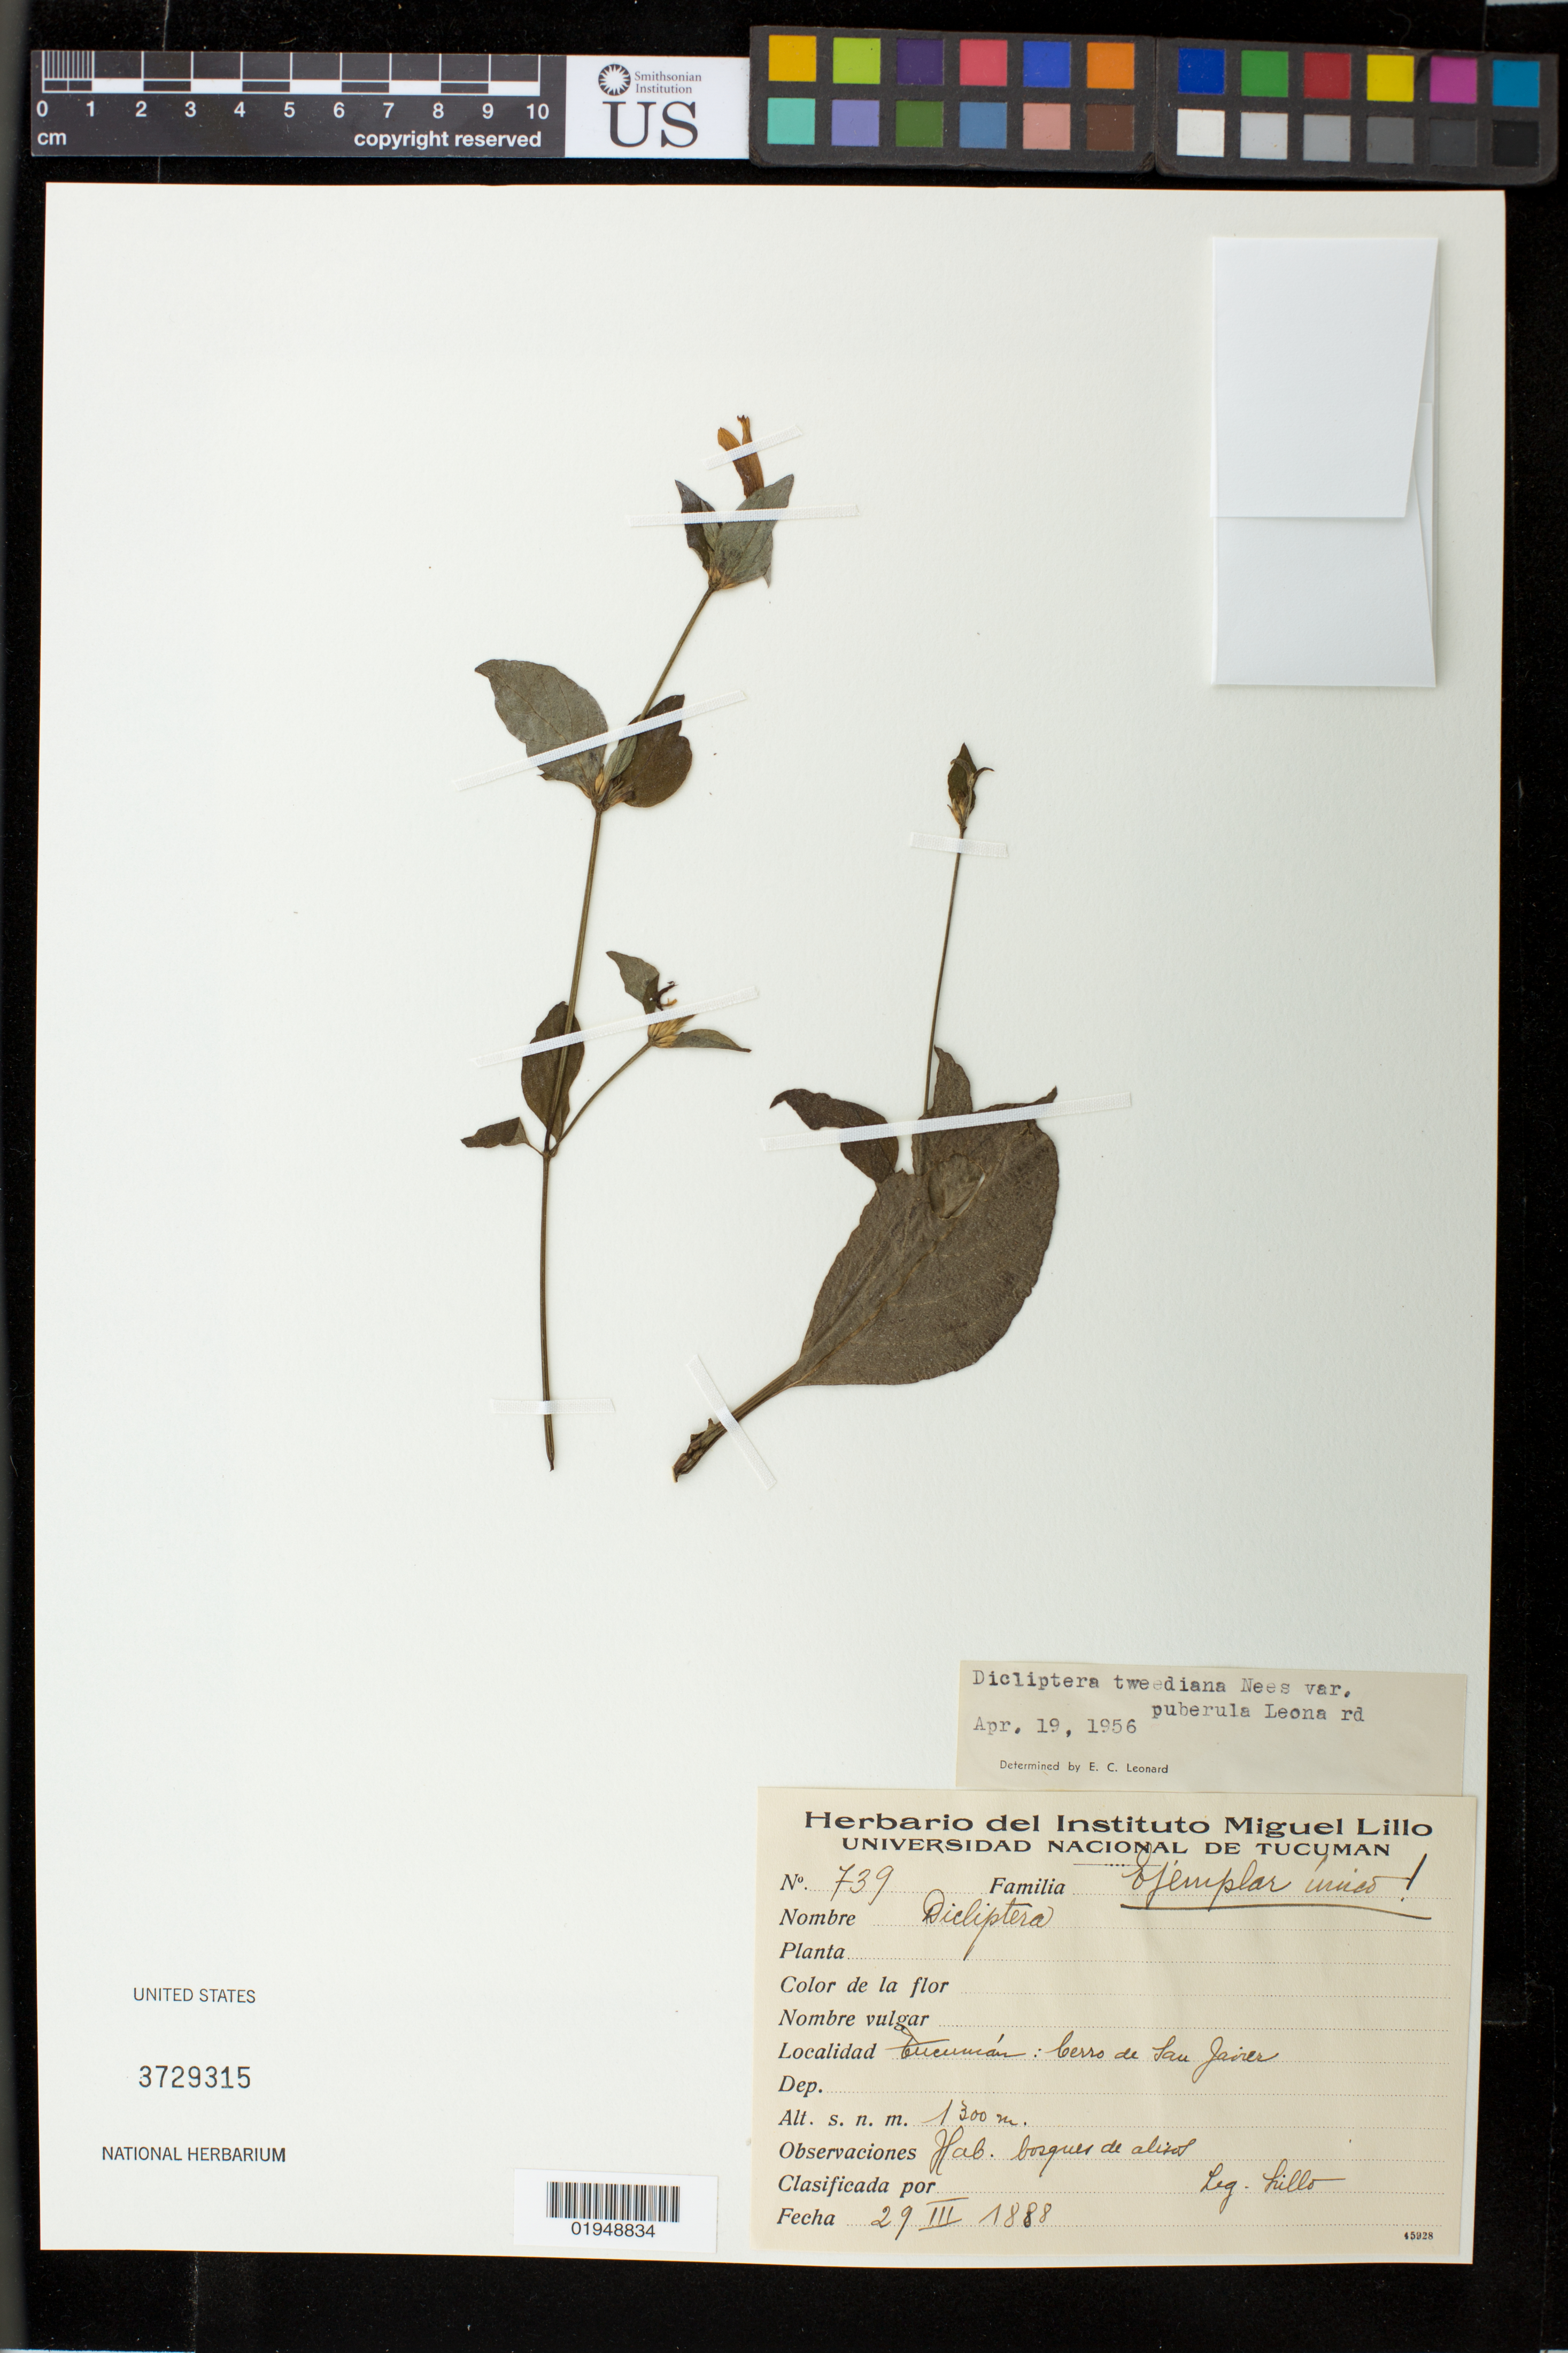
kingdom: Plantae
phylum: Tracheophyta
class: Magnoliopsida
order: Lamiales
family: Acanthaceae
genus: Dicliptera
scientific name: Dicliptera squarrosa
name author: Nees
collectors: M. Lillo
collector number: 739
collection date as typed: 29 III 1888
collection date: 1888-03-29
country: Argentina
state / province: Tucuman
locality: Tucumán: Cerro de San Javier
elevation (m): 1300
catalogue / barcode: US 3729315